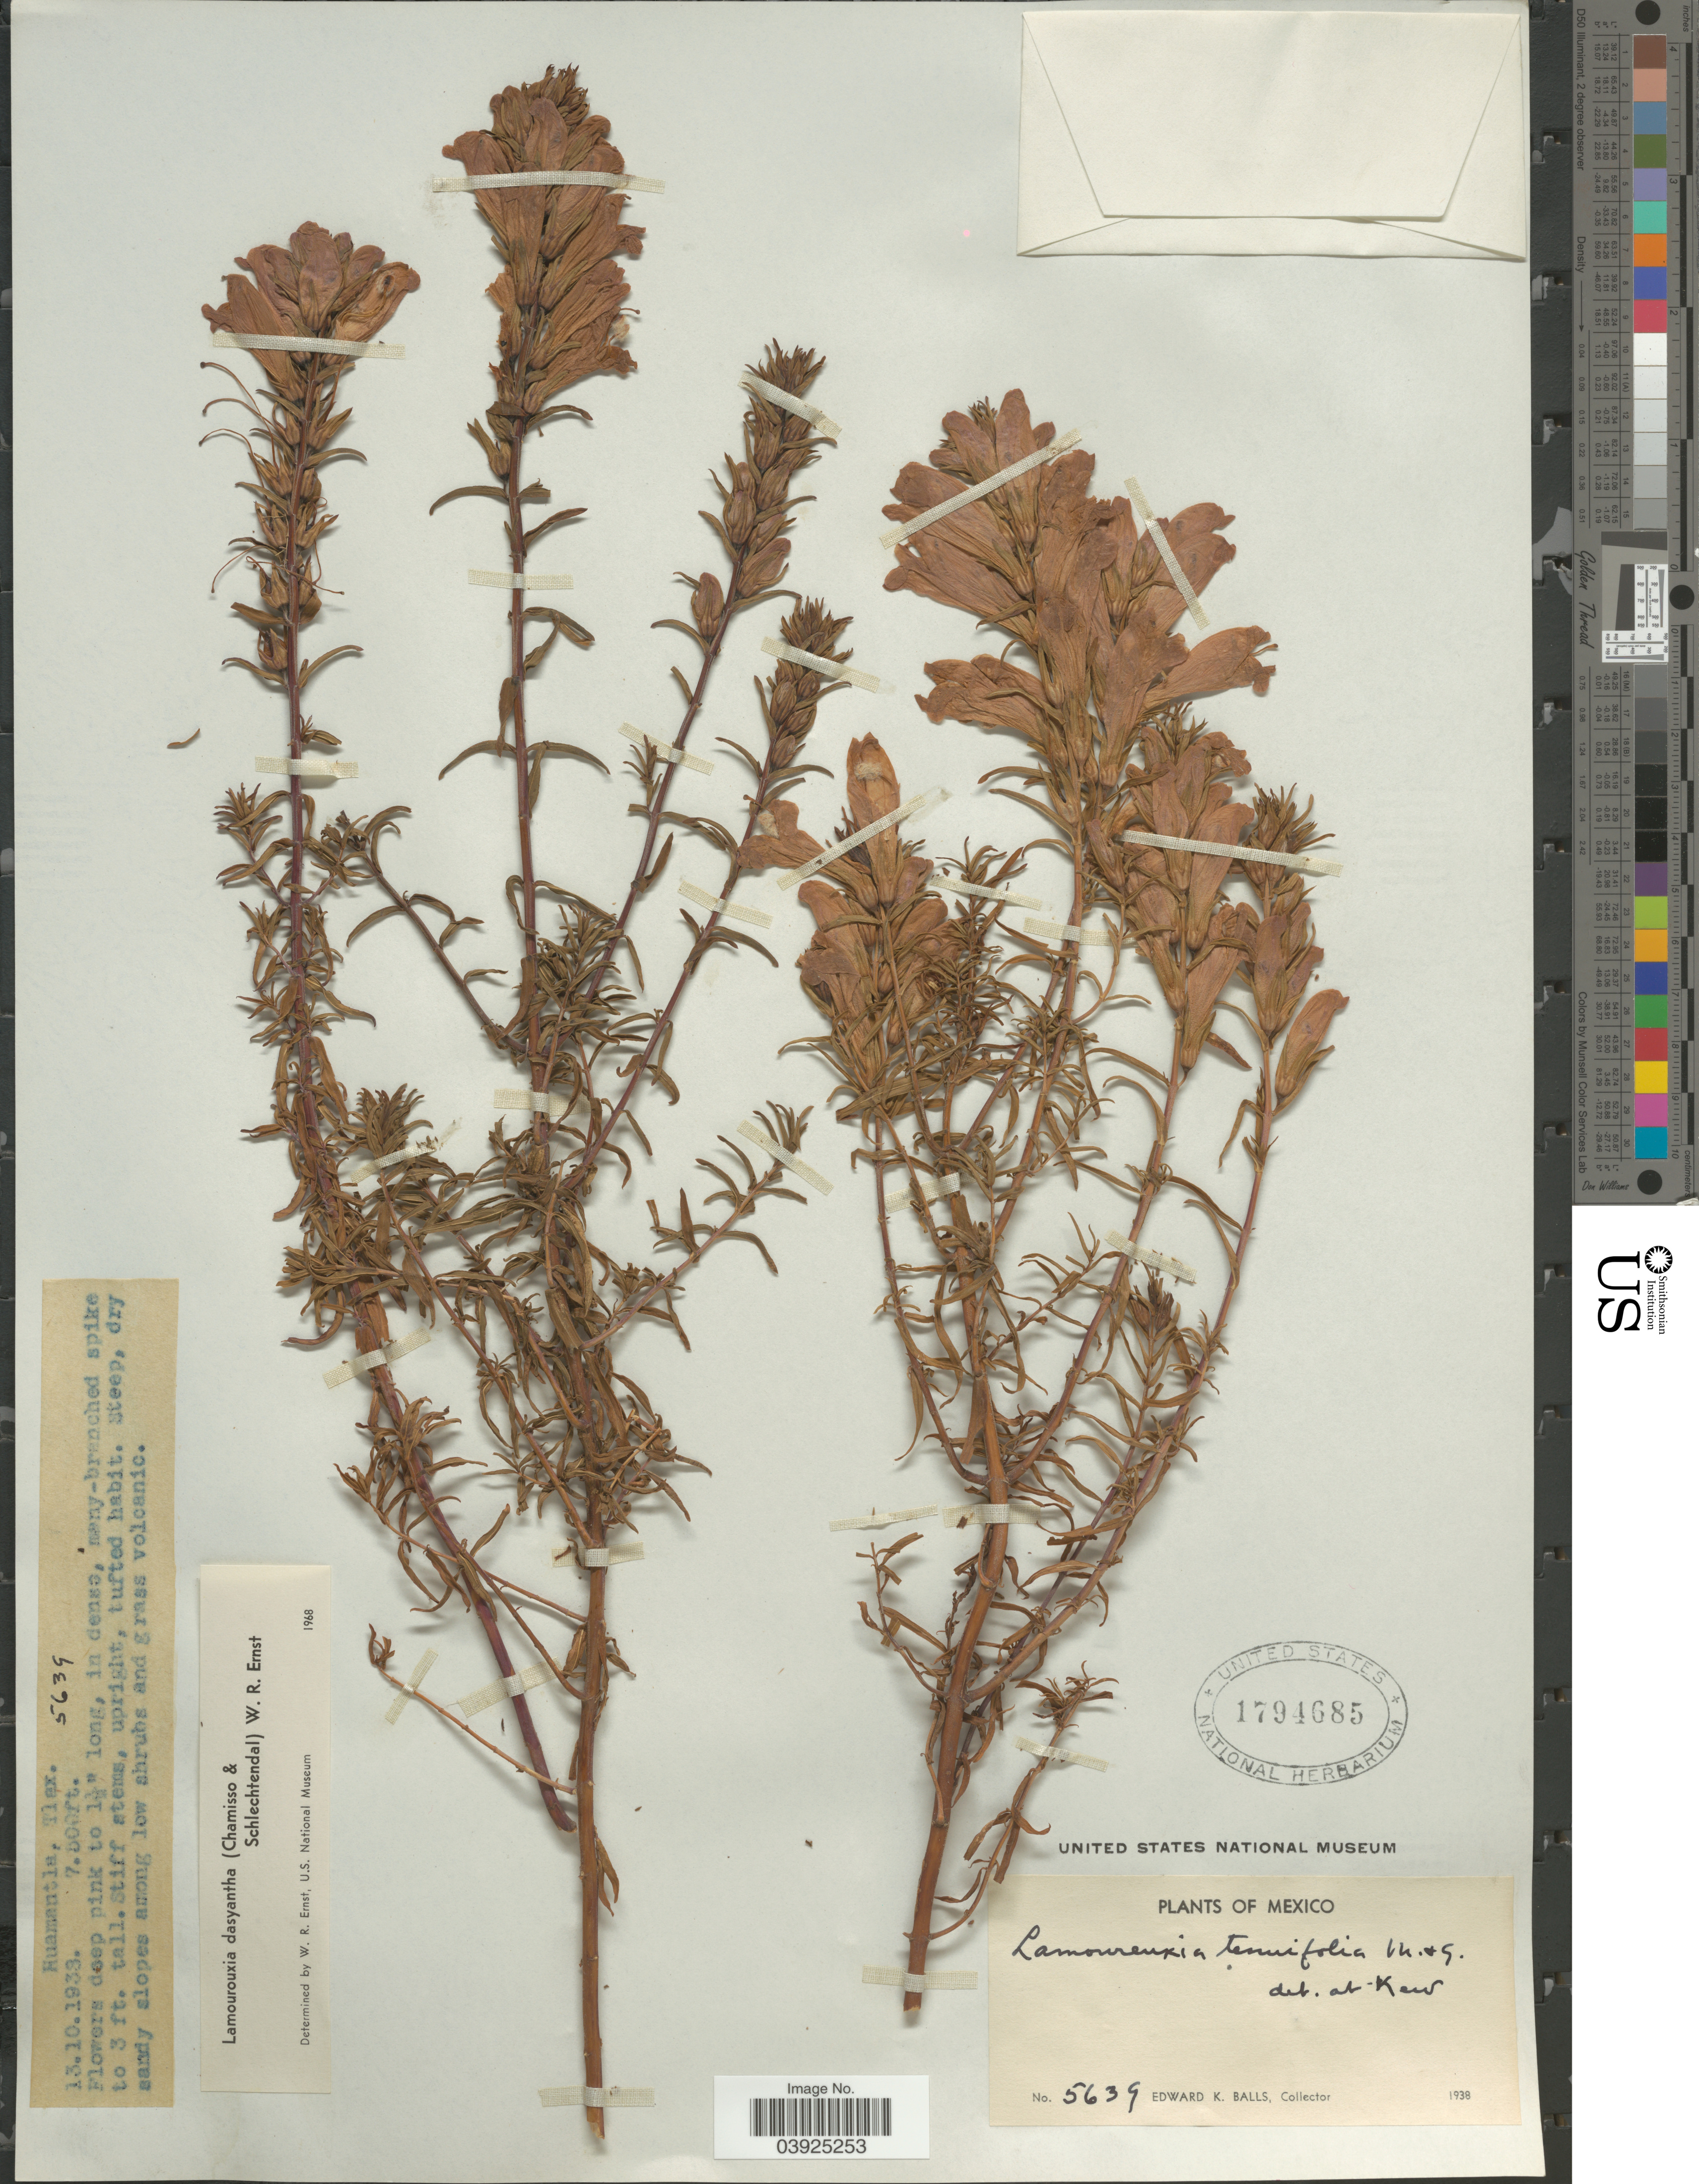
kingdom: Plantae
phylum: Tracheophyta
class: Magnoliopsida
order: Lamiales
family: Orobanchaceae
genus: Lamourouxia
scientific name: Lamourouxia dasyantha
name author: (Cham. & Schltdl.) W.R. Ernst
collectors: E. K. Balls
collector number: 5639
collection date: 1938-10-13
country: Mexico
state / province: Tlaxcala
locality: Huamantla.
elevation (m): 2286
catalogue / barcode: US 1794685